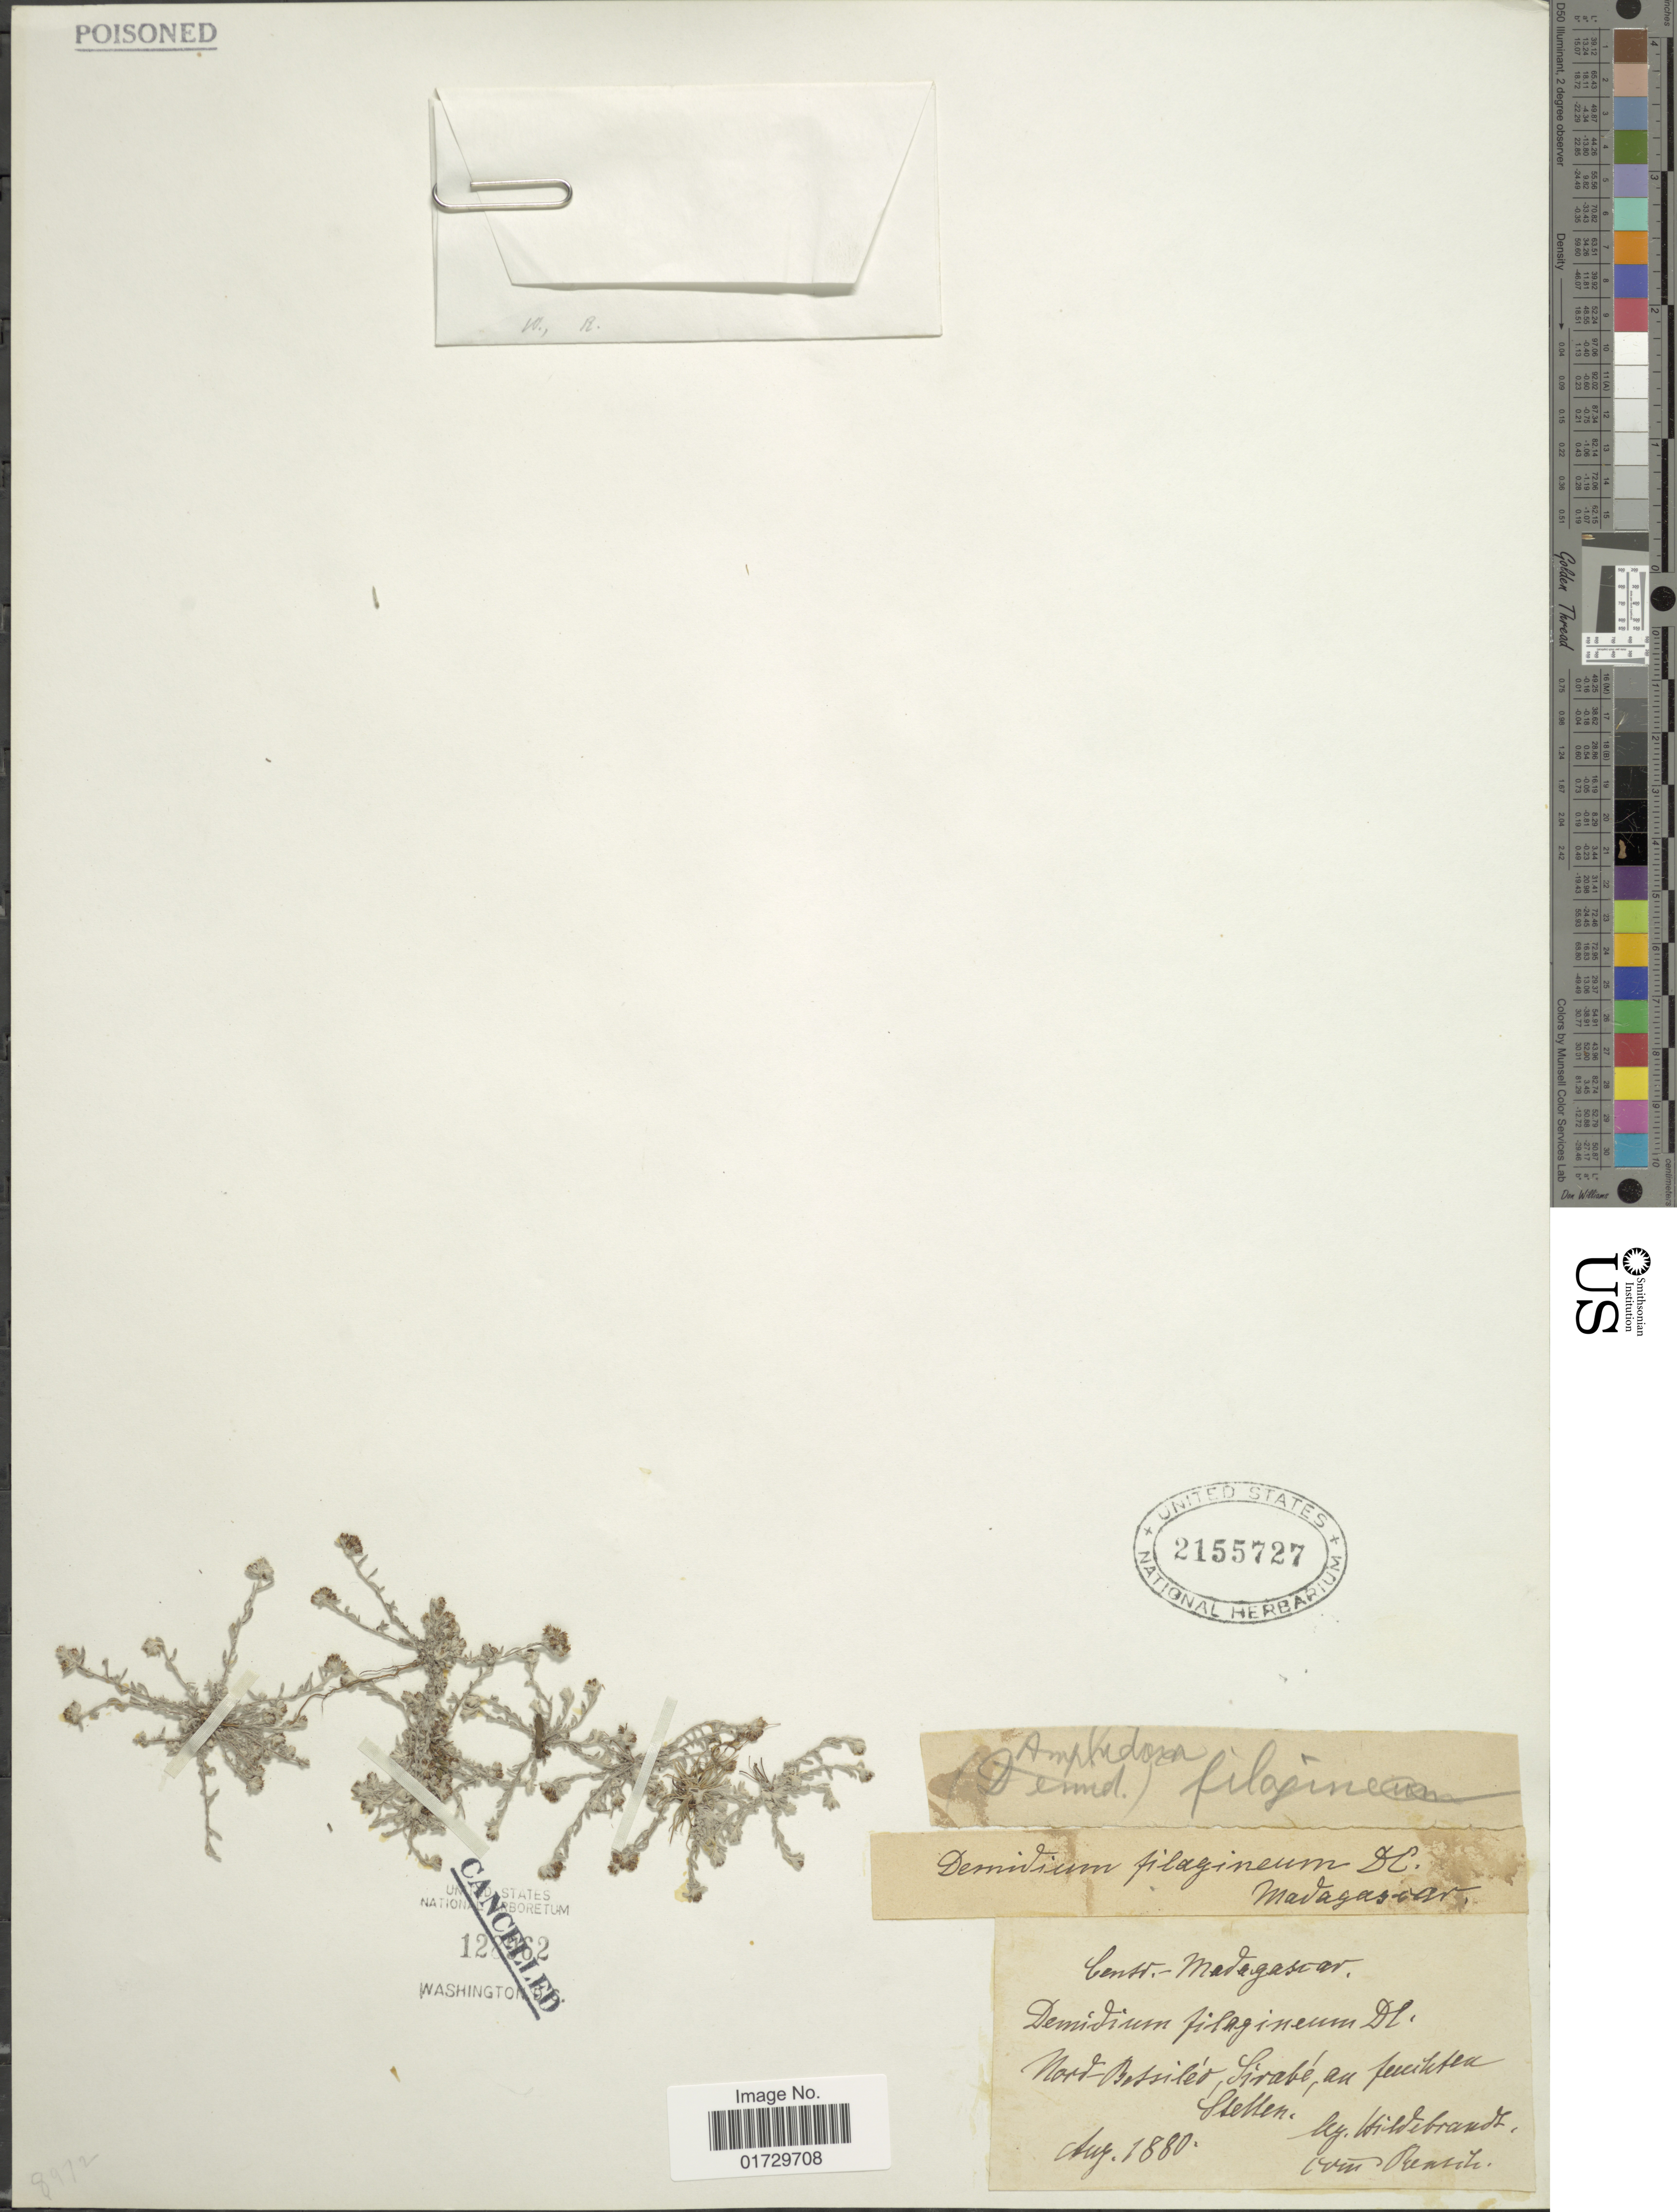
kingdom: Plantae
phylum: Tracheophyta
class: Magnoliopsida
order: Asterales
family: Asteraceae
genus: Amphidoxa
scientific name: Amphidoxa filaginea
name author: Ficalho & Hiern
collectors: J. Hildebrandt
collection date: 1880-08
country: Madagascar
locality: Nord-Betsileo, Sirabe, an feuchten Stellen.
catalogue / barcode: US 2155727